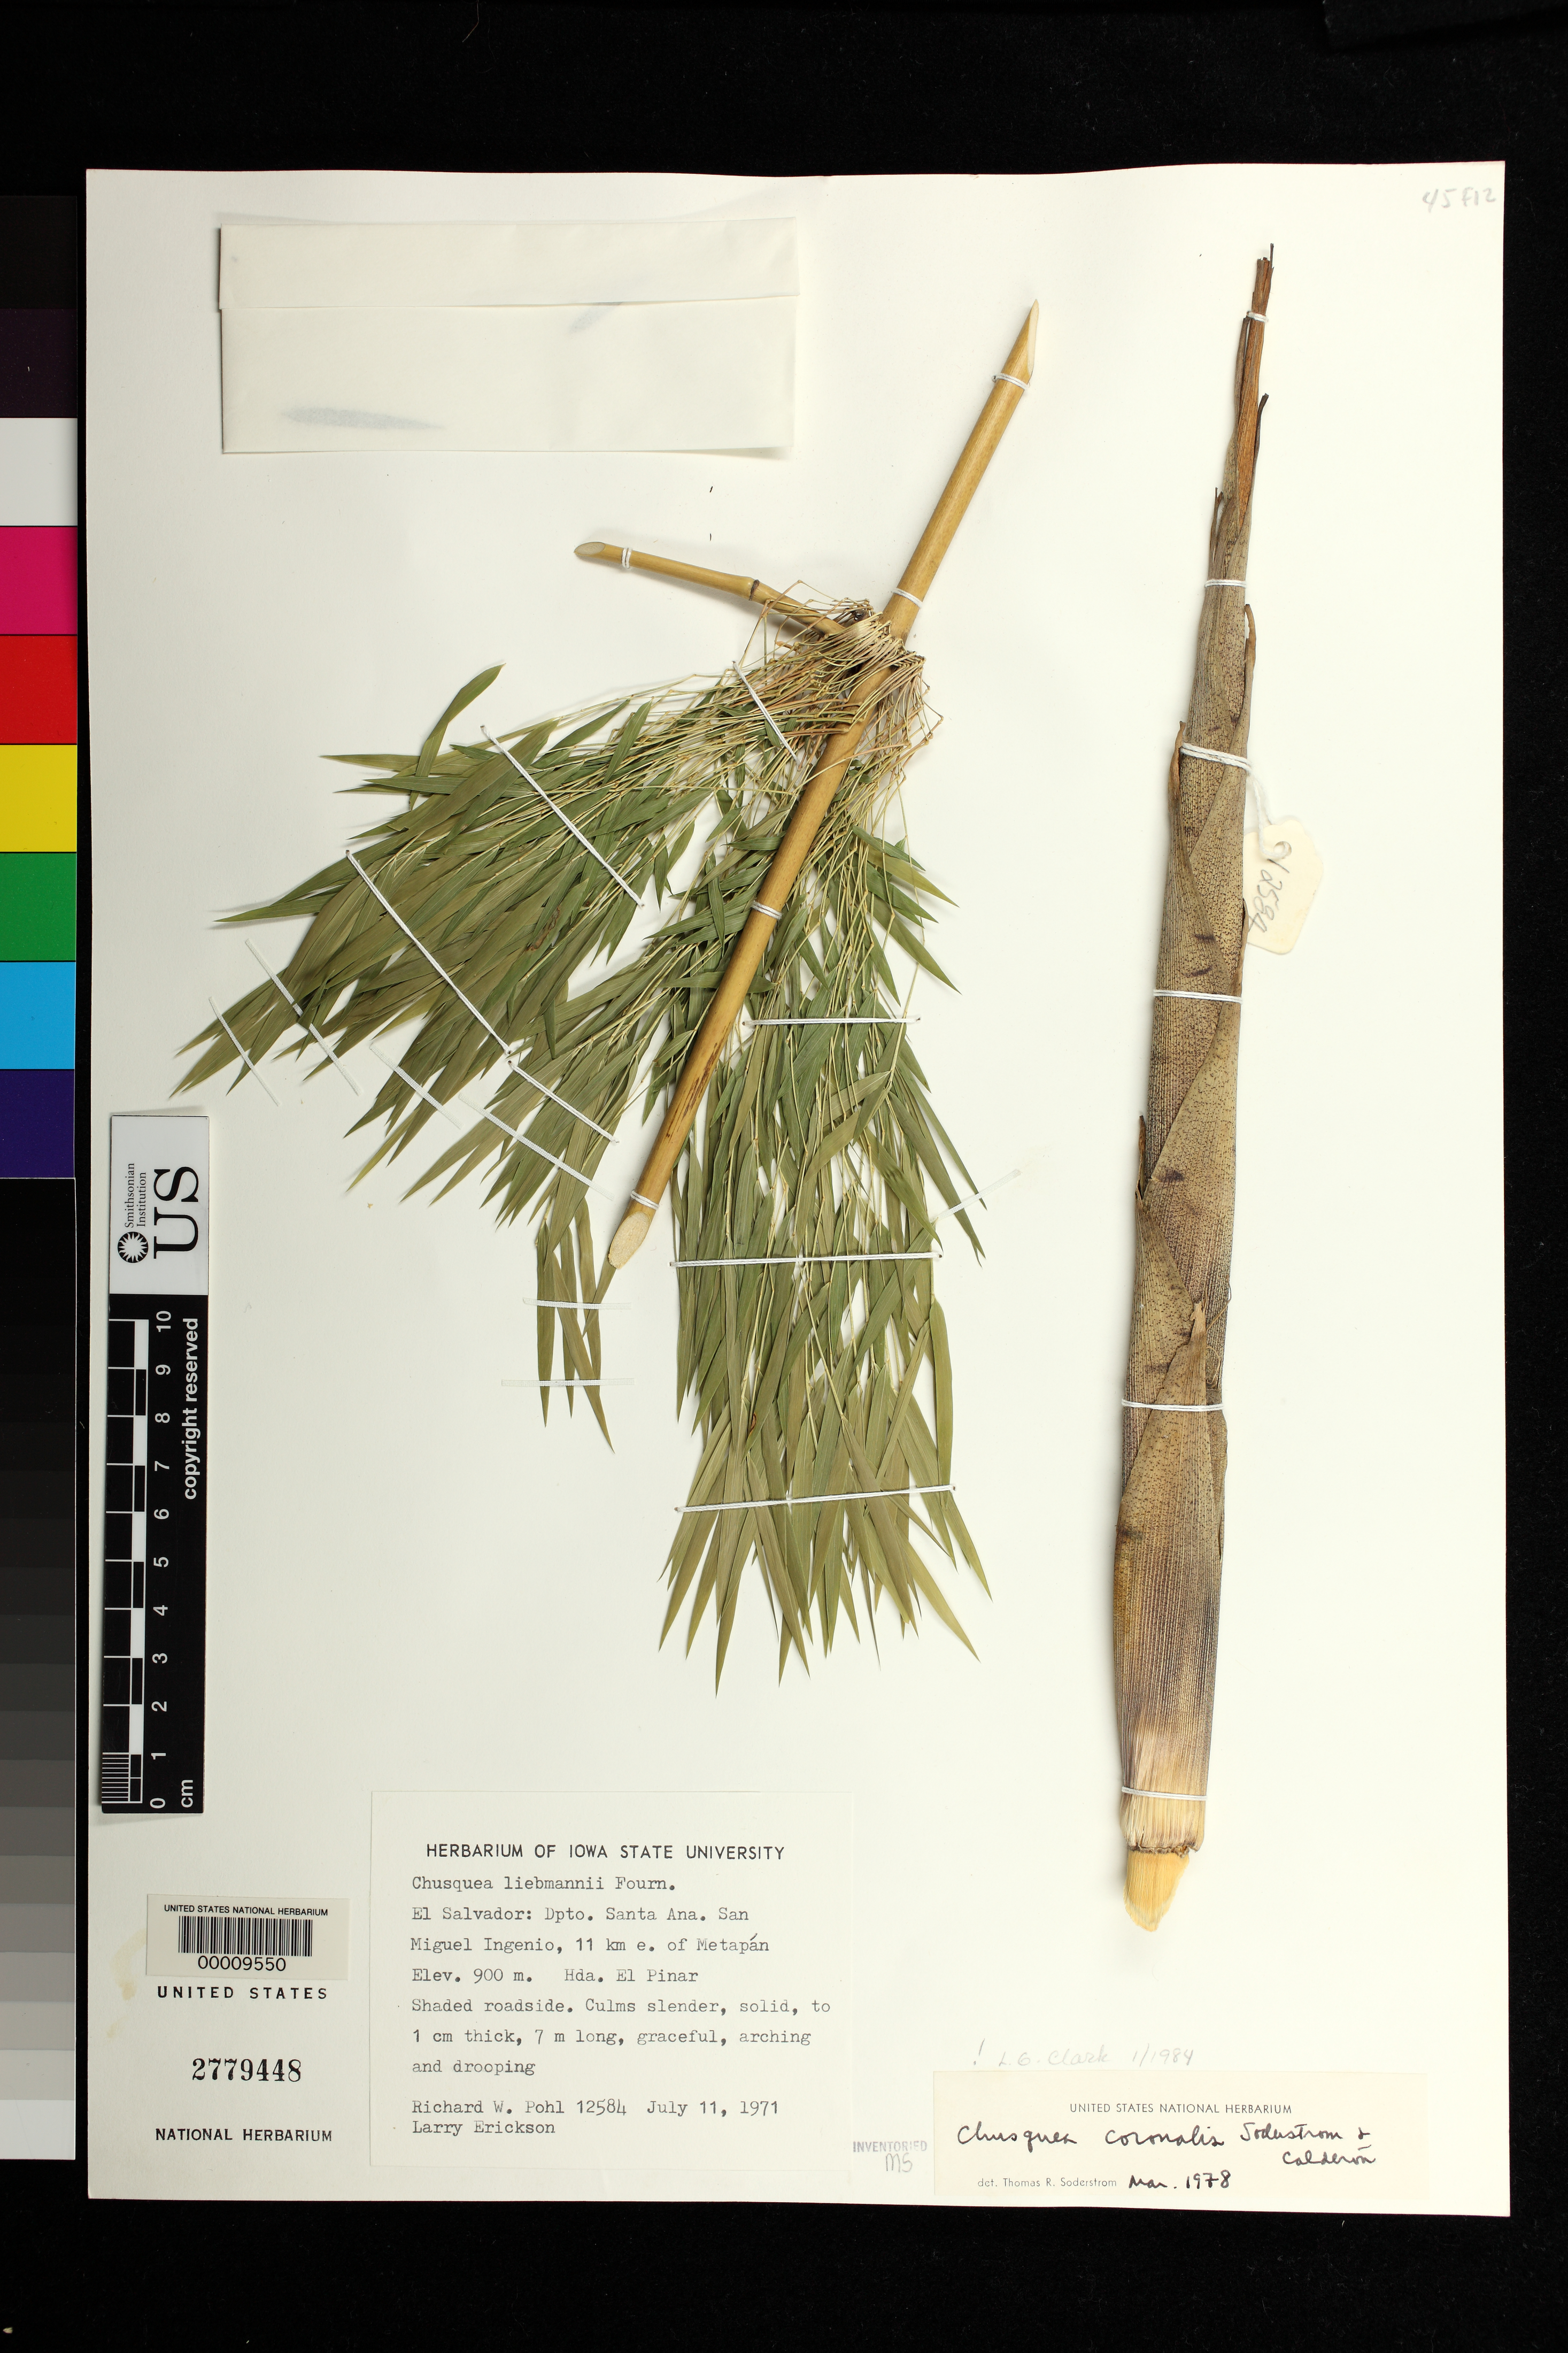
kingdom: Plantae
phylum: Tracheophyta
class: Liliopsida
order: Poales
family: Poaceae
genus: Chusquea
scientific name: Chusquea coronalis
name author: Soderstr. & C. E. Calderón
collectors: R. W. Pohl & L. Erickson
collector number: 12584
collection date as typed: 11 Jul 1971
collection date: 1971-07-11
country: El Salvador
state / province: Santa Ana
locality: San miguel ingenio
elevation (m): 900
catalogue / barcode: US 2779448